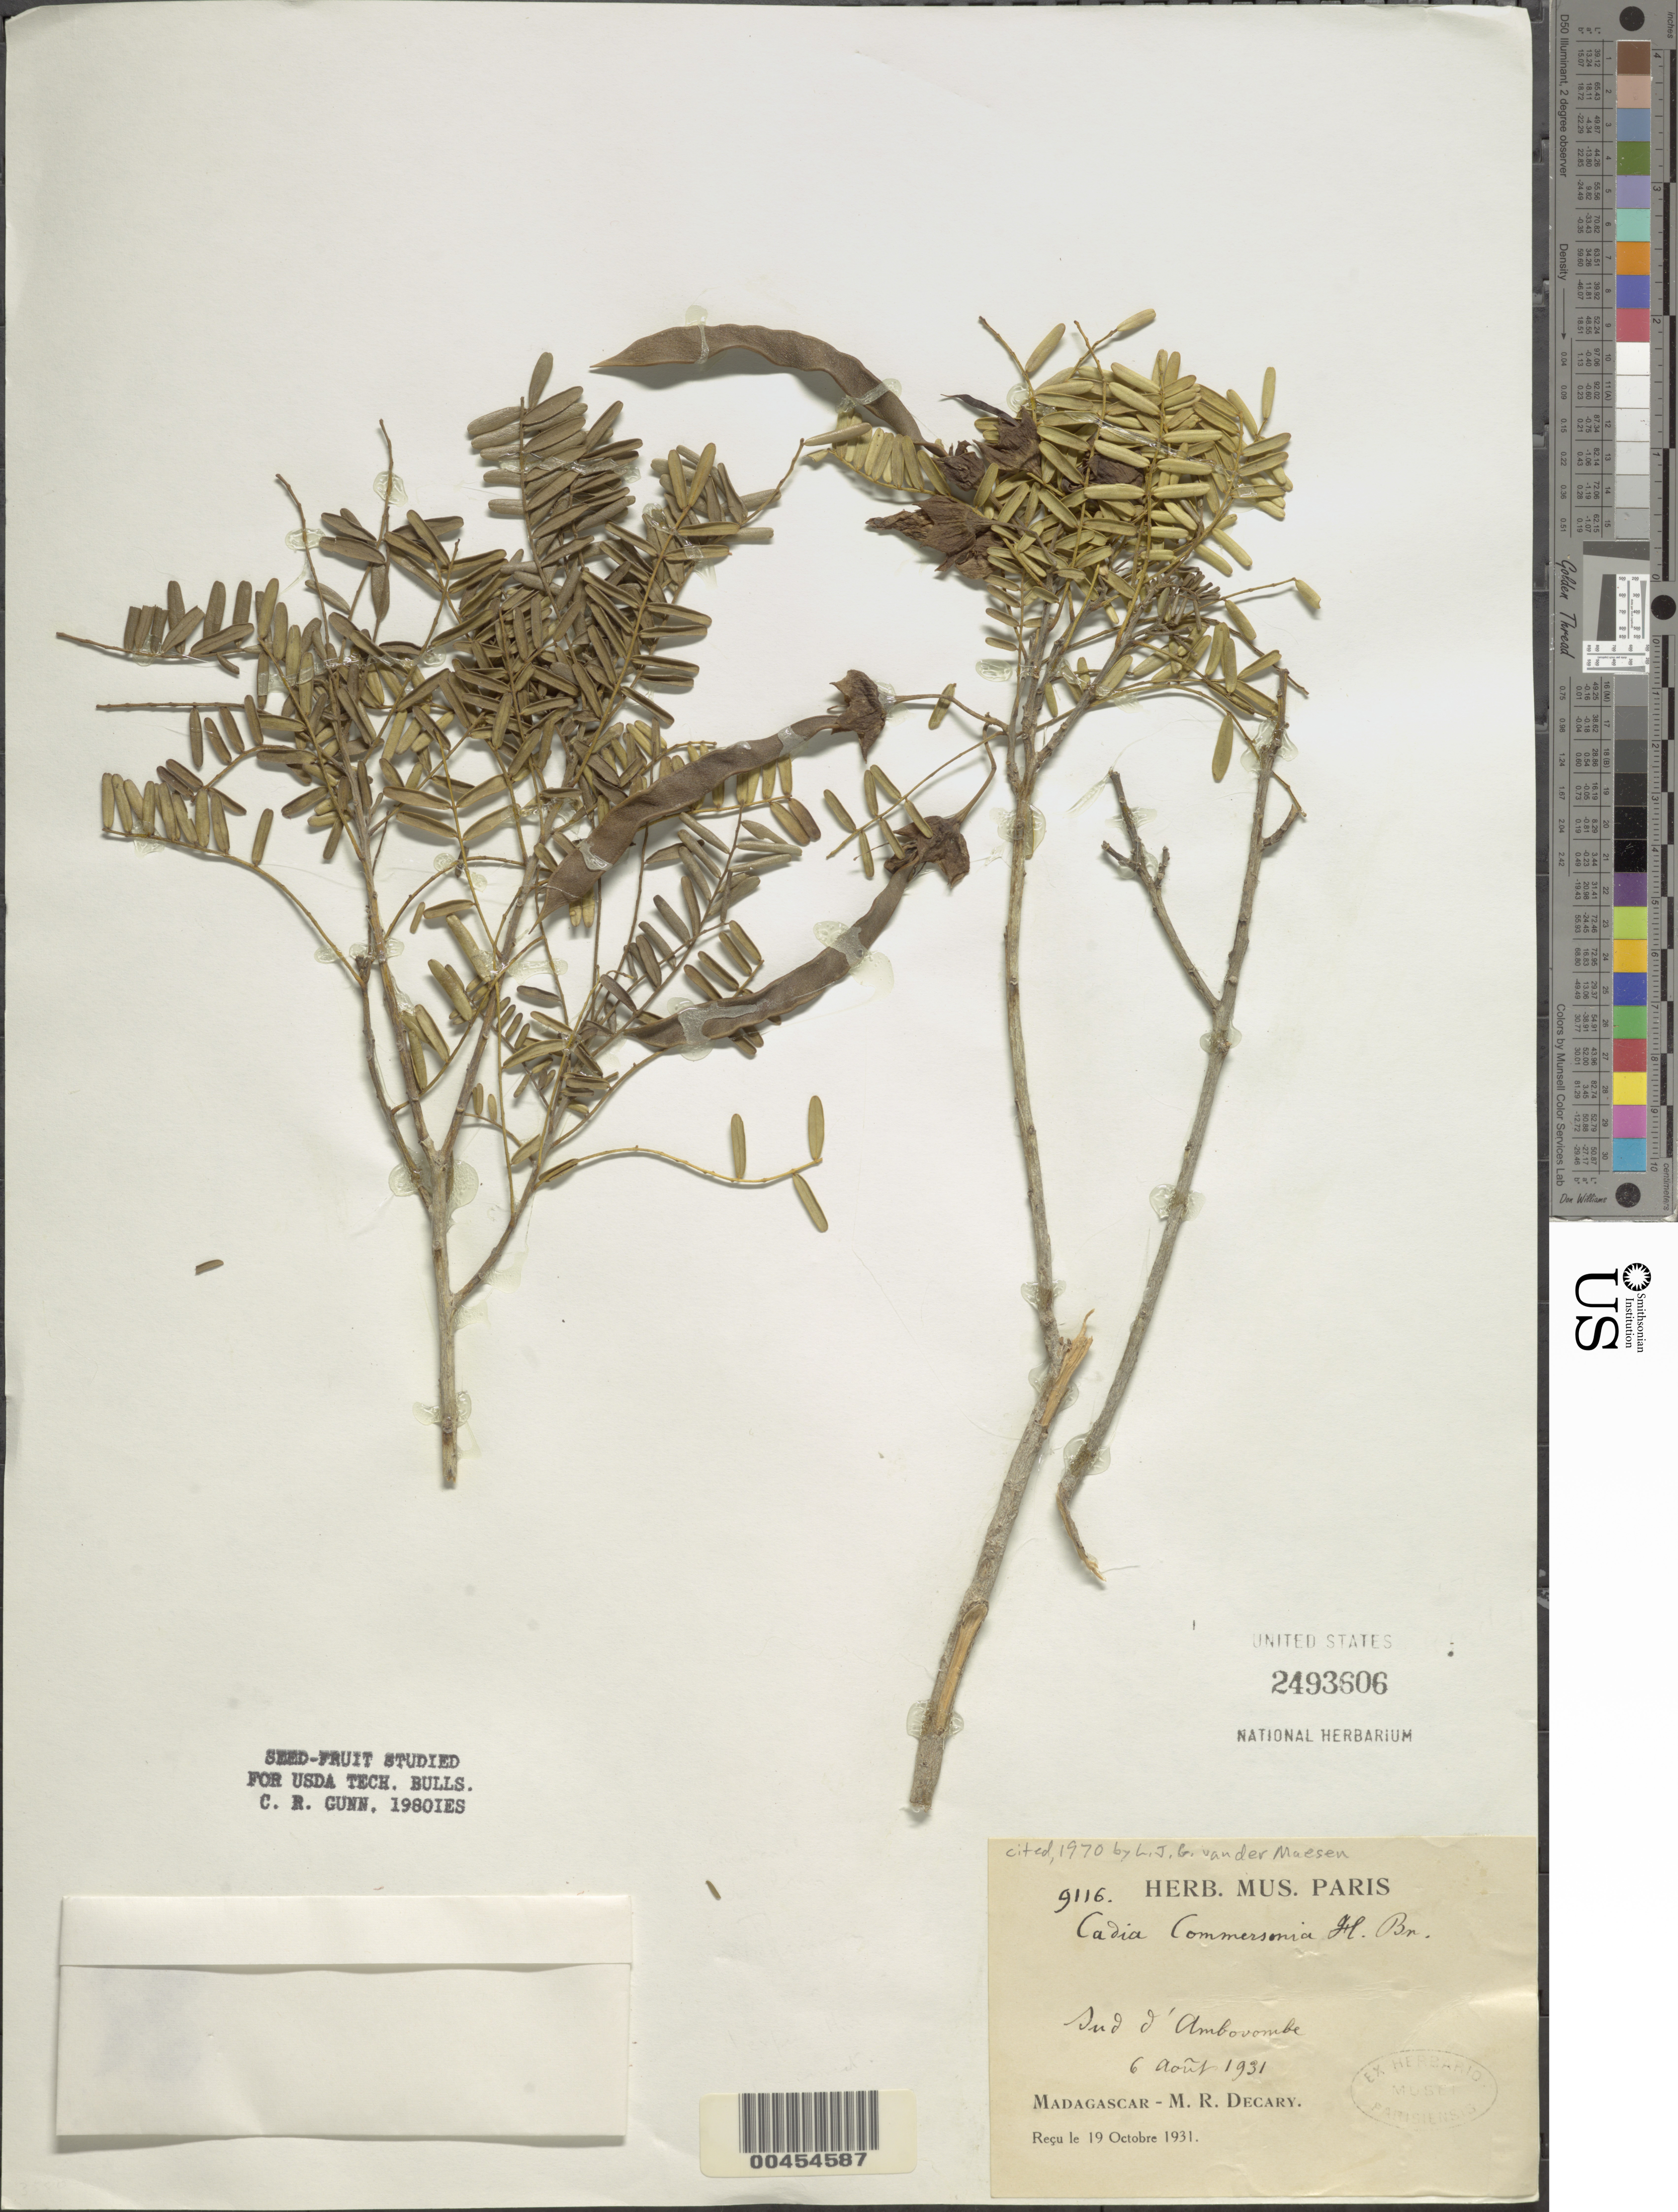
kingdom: Plantae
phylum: Tracheophyta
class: Magnoliopsida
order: Fabales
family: Fabaceae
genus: Cadia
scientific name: Cadia commersonia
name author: Baill.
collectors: R. Decary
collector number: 9116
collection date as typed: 06 Aug 1931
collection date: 1931-08-06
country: Madagascar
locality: Sud d'ambovombe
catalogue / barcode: US 2493606